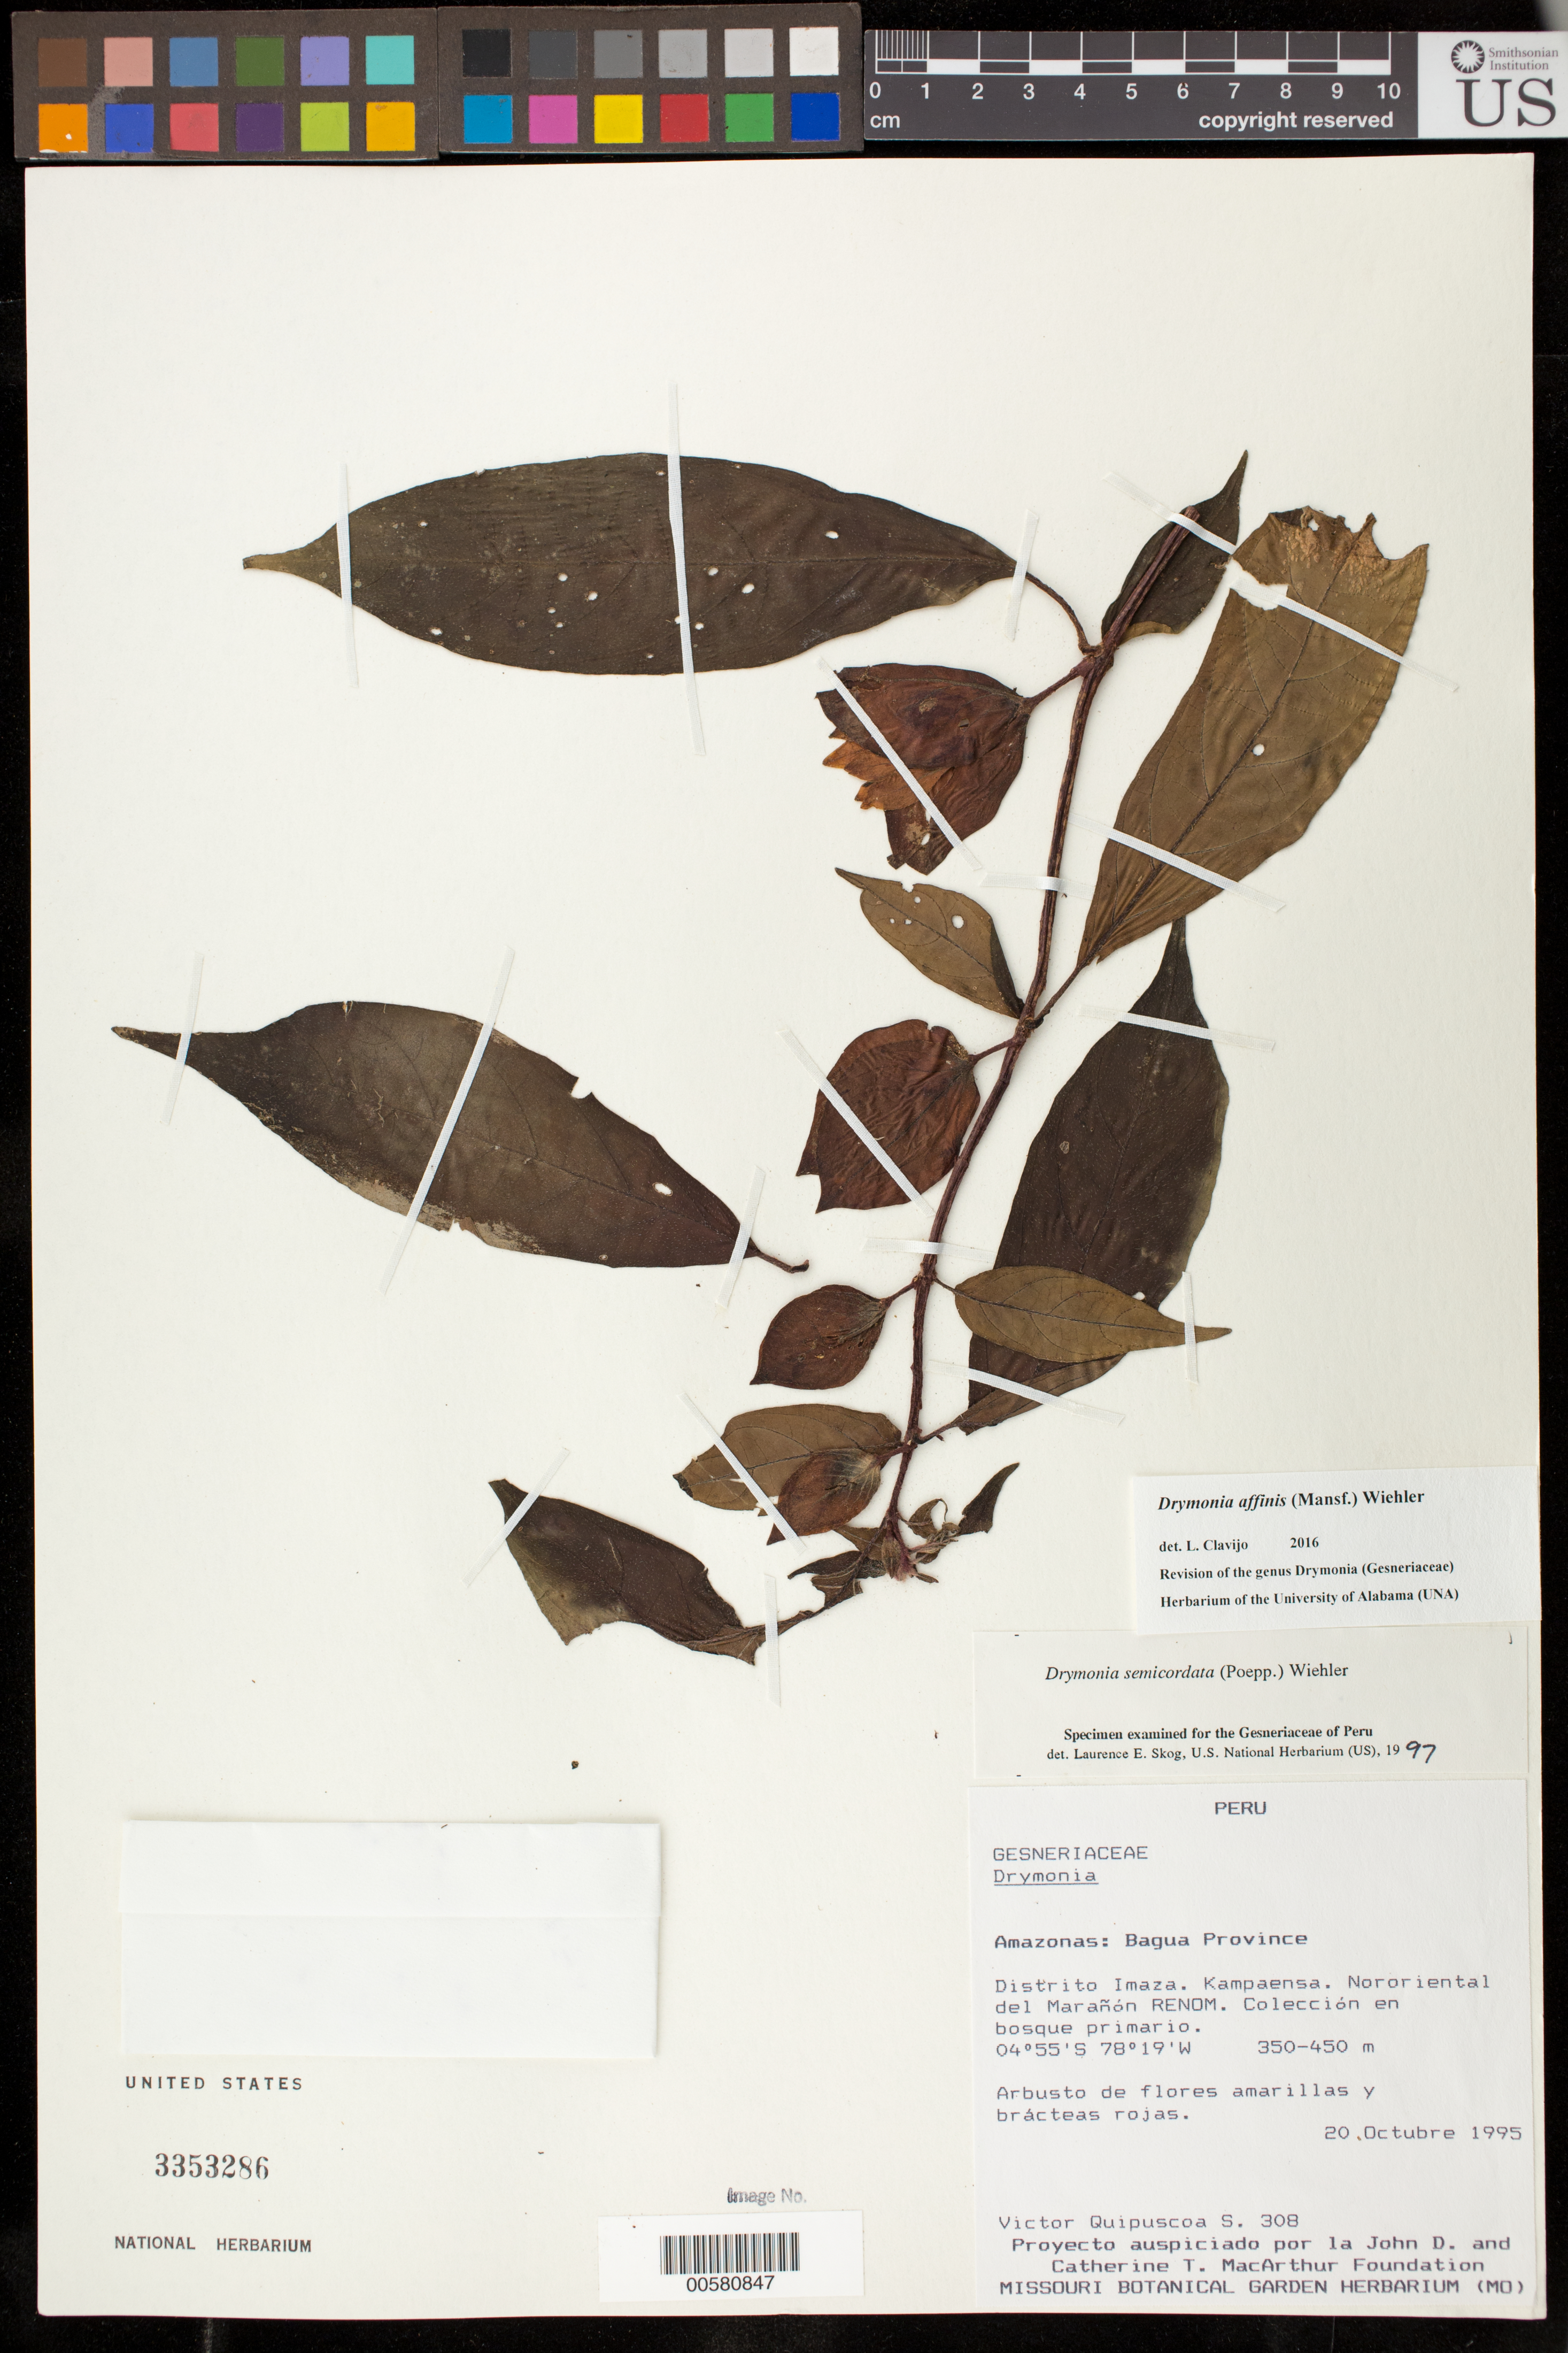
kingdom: Plantae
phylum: Tracheophyta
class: Magnoliopsida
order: Lamiales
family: Gesneriaceae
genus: Drymonia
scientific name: Drymonia affinis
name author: (Mansf.) Wiehler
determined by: Clavijo, L.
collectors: V. Quipuscoa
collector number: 308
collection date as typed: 20 Oct 1995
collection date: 1995-10-20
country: Peru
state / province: Amazonas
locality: Prov. Bagua, dtto. Imaza. Kampaensa, nororiental del Marañón RENOM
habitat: Bosque primario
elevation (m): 350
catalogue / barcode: US 3353286